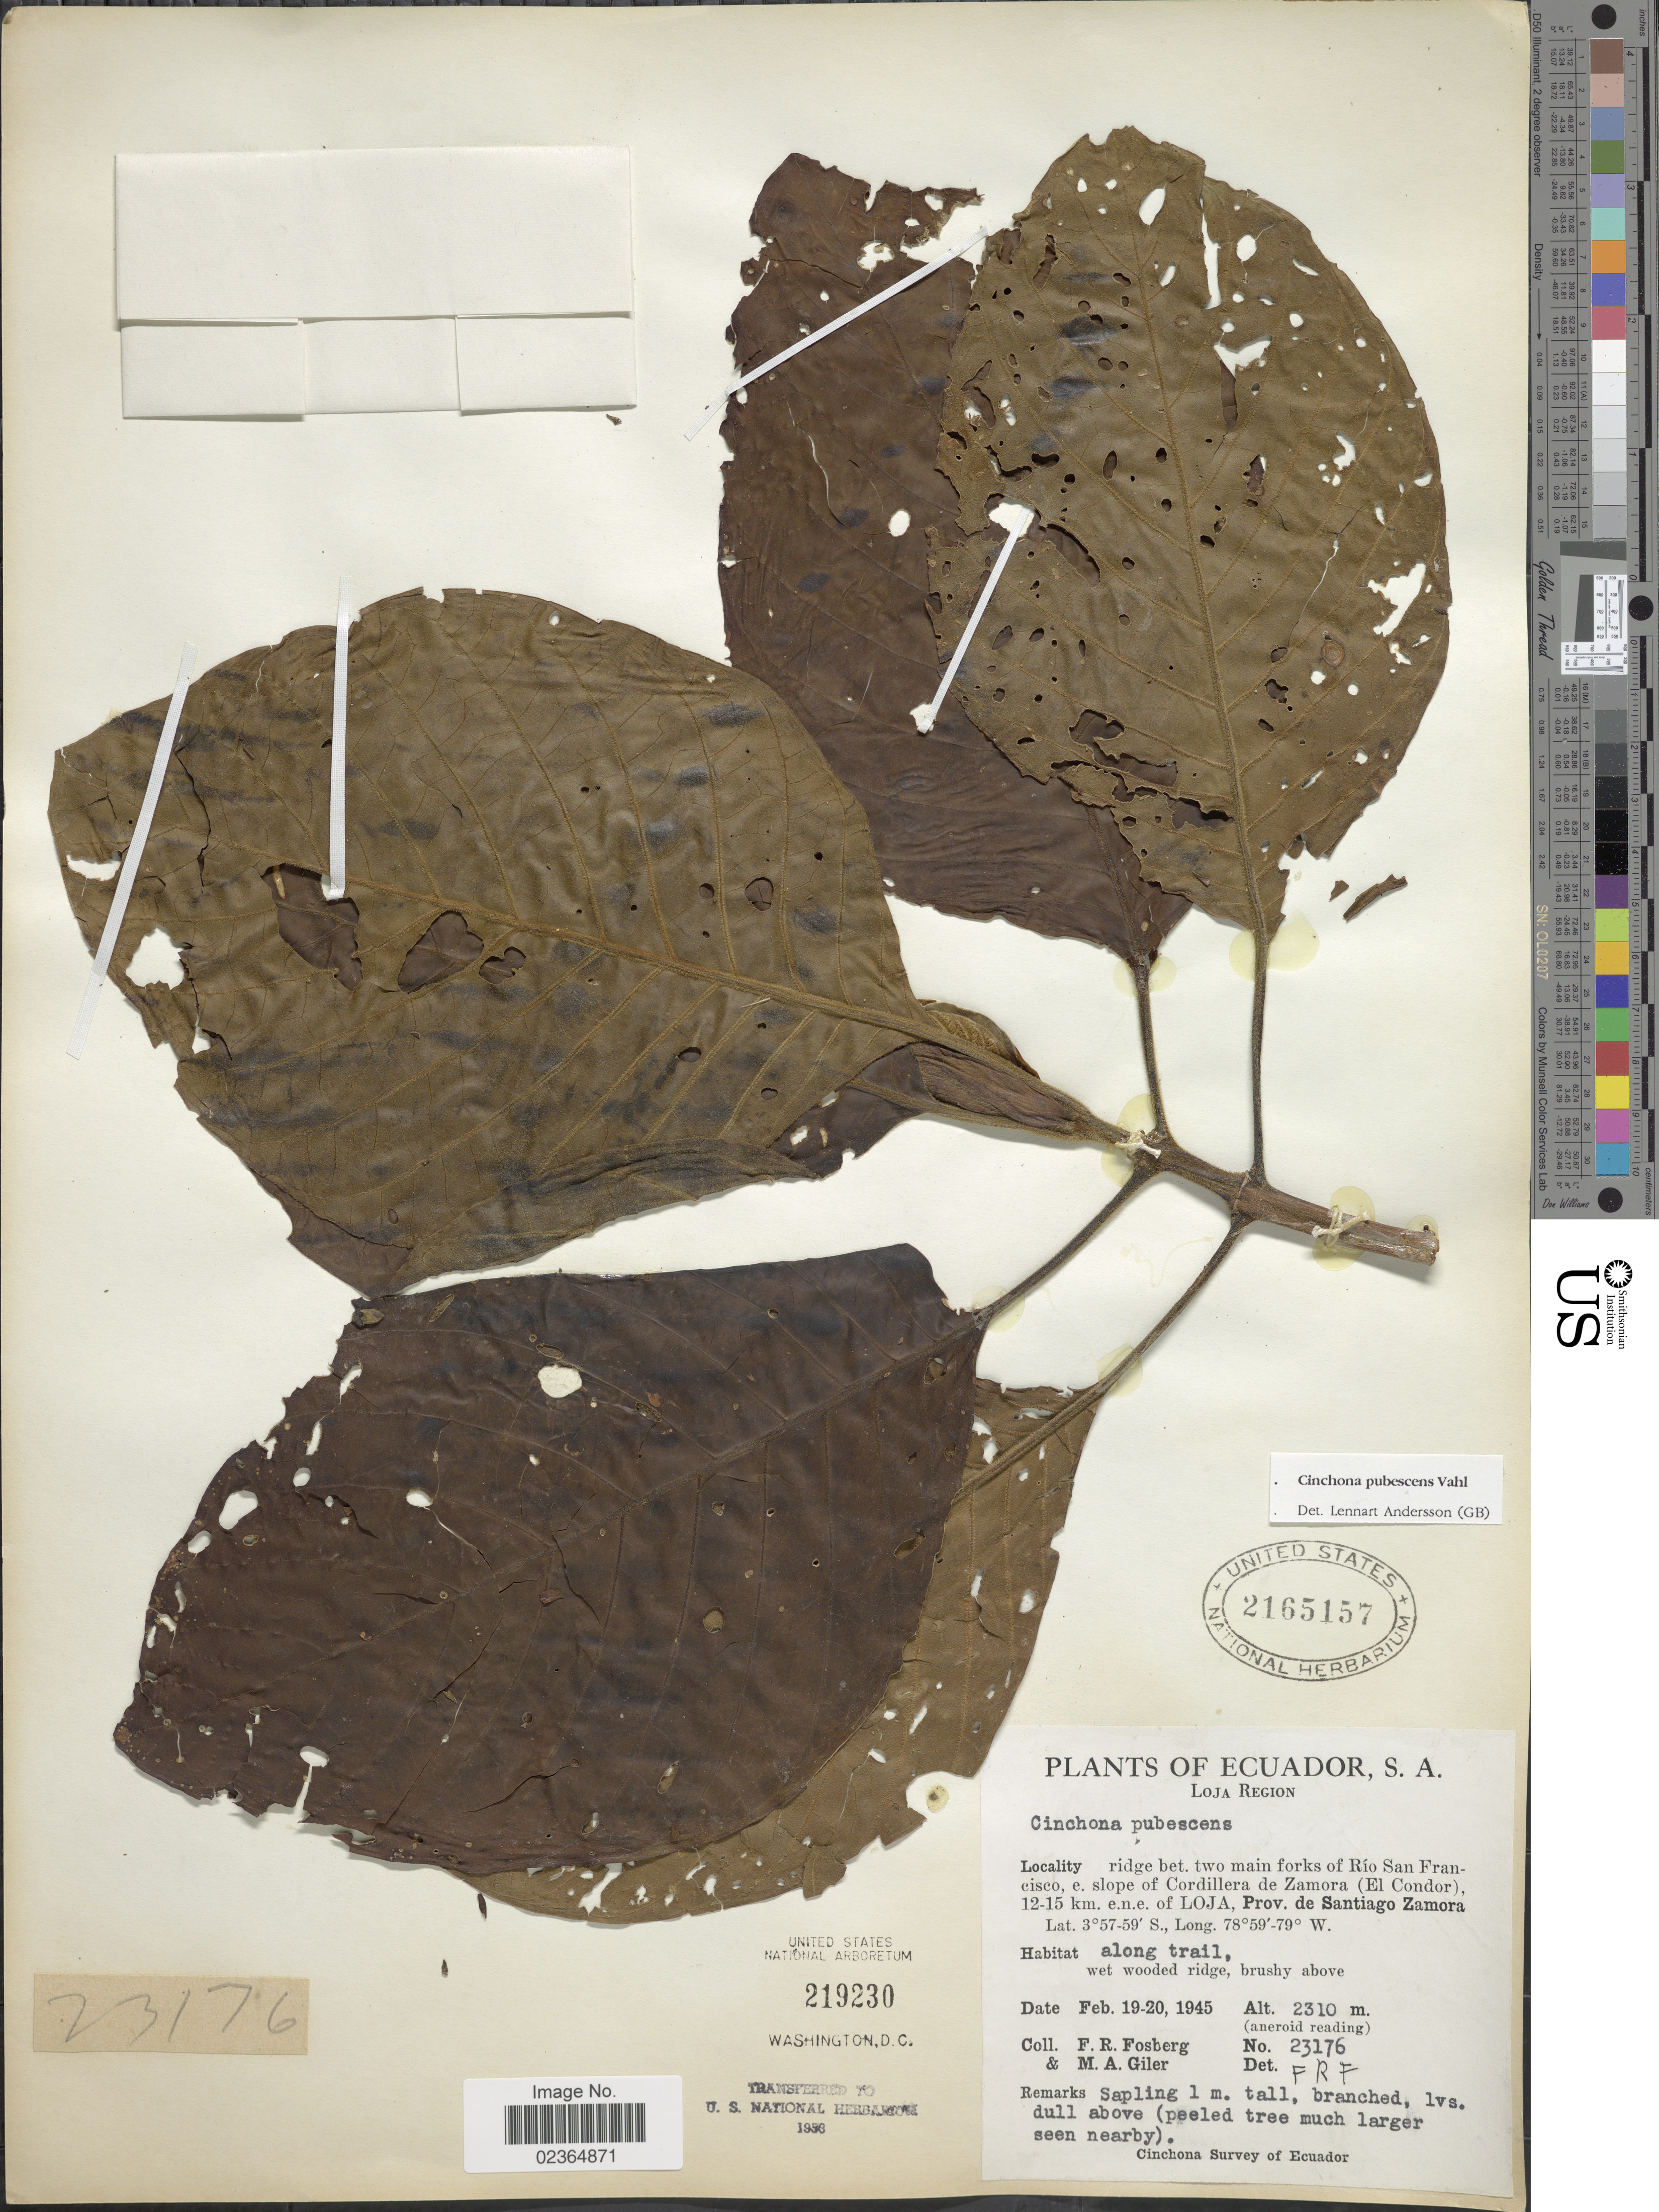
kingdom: Plantae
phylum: Tracheophyta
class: Magnoliopsida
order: Gentianales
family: Rubiaceae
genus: Cinchona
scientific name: Cinchona pubescens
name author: Vahl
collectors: F. R. Fosberg & M. Giler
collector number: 23176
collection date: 1945-02-19/1945-02-20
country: Ecuador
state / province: Loja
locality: Ridge bet. two main forks of Río San Francisco, e. slope of Cordillera de Zamora (El Condor), 12-15 km. e.n.e. of Loja, Prov. de Santiago Zamora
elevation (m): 2310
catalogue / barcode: US 2165157